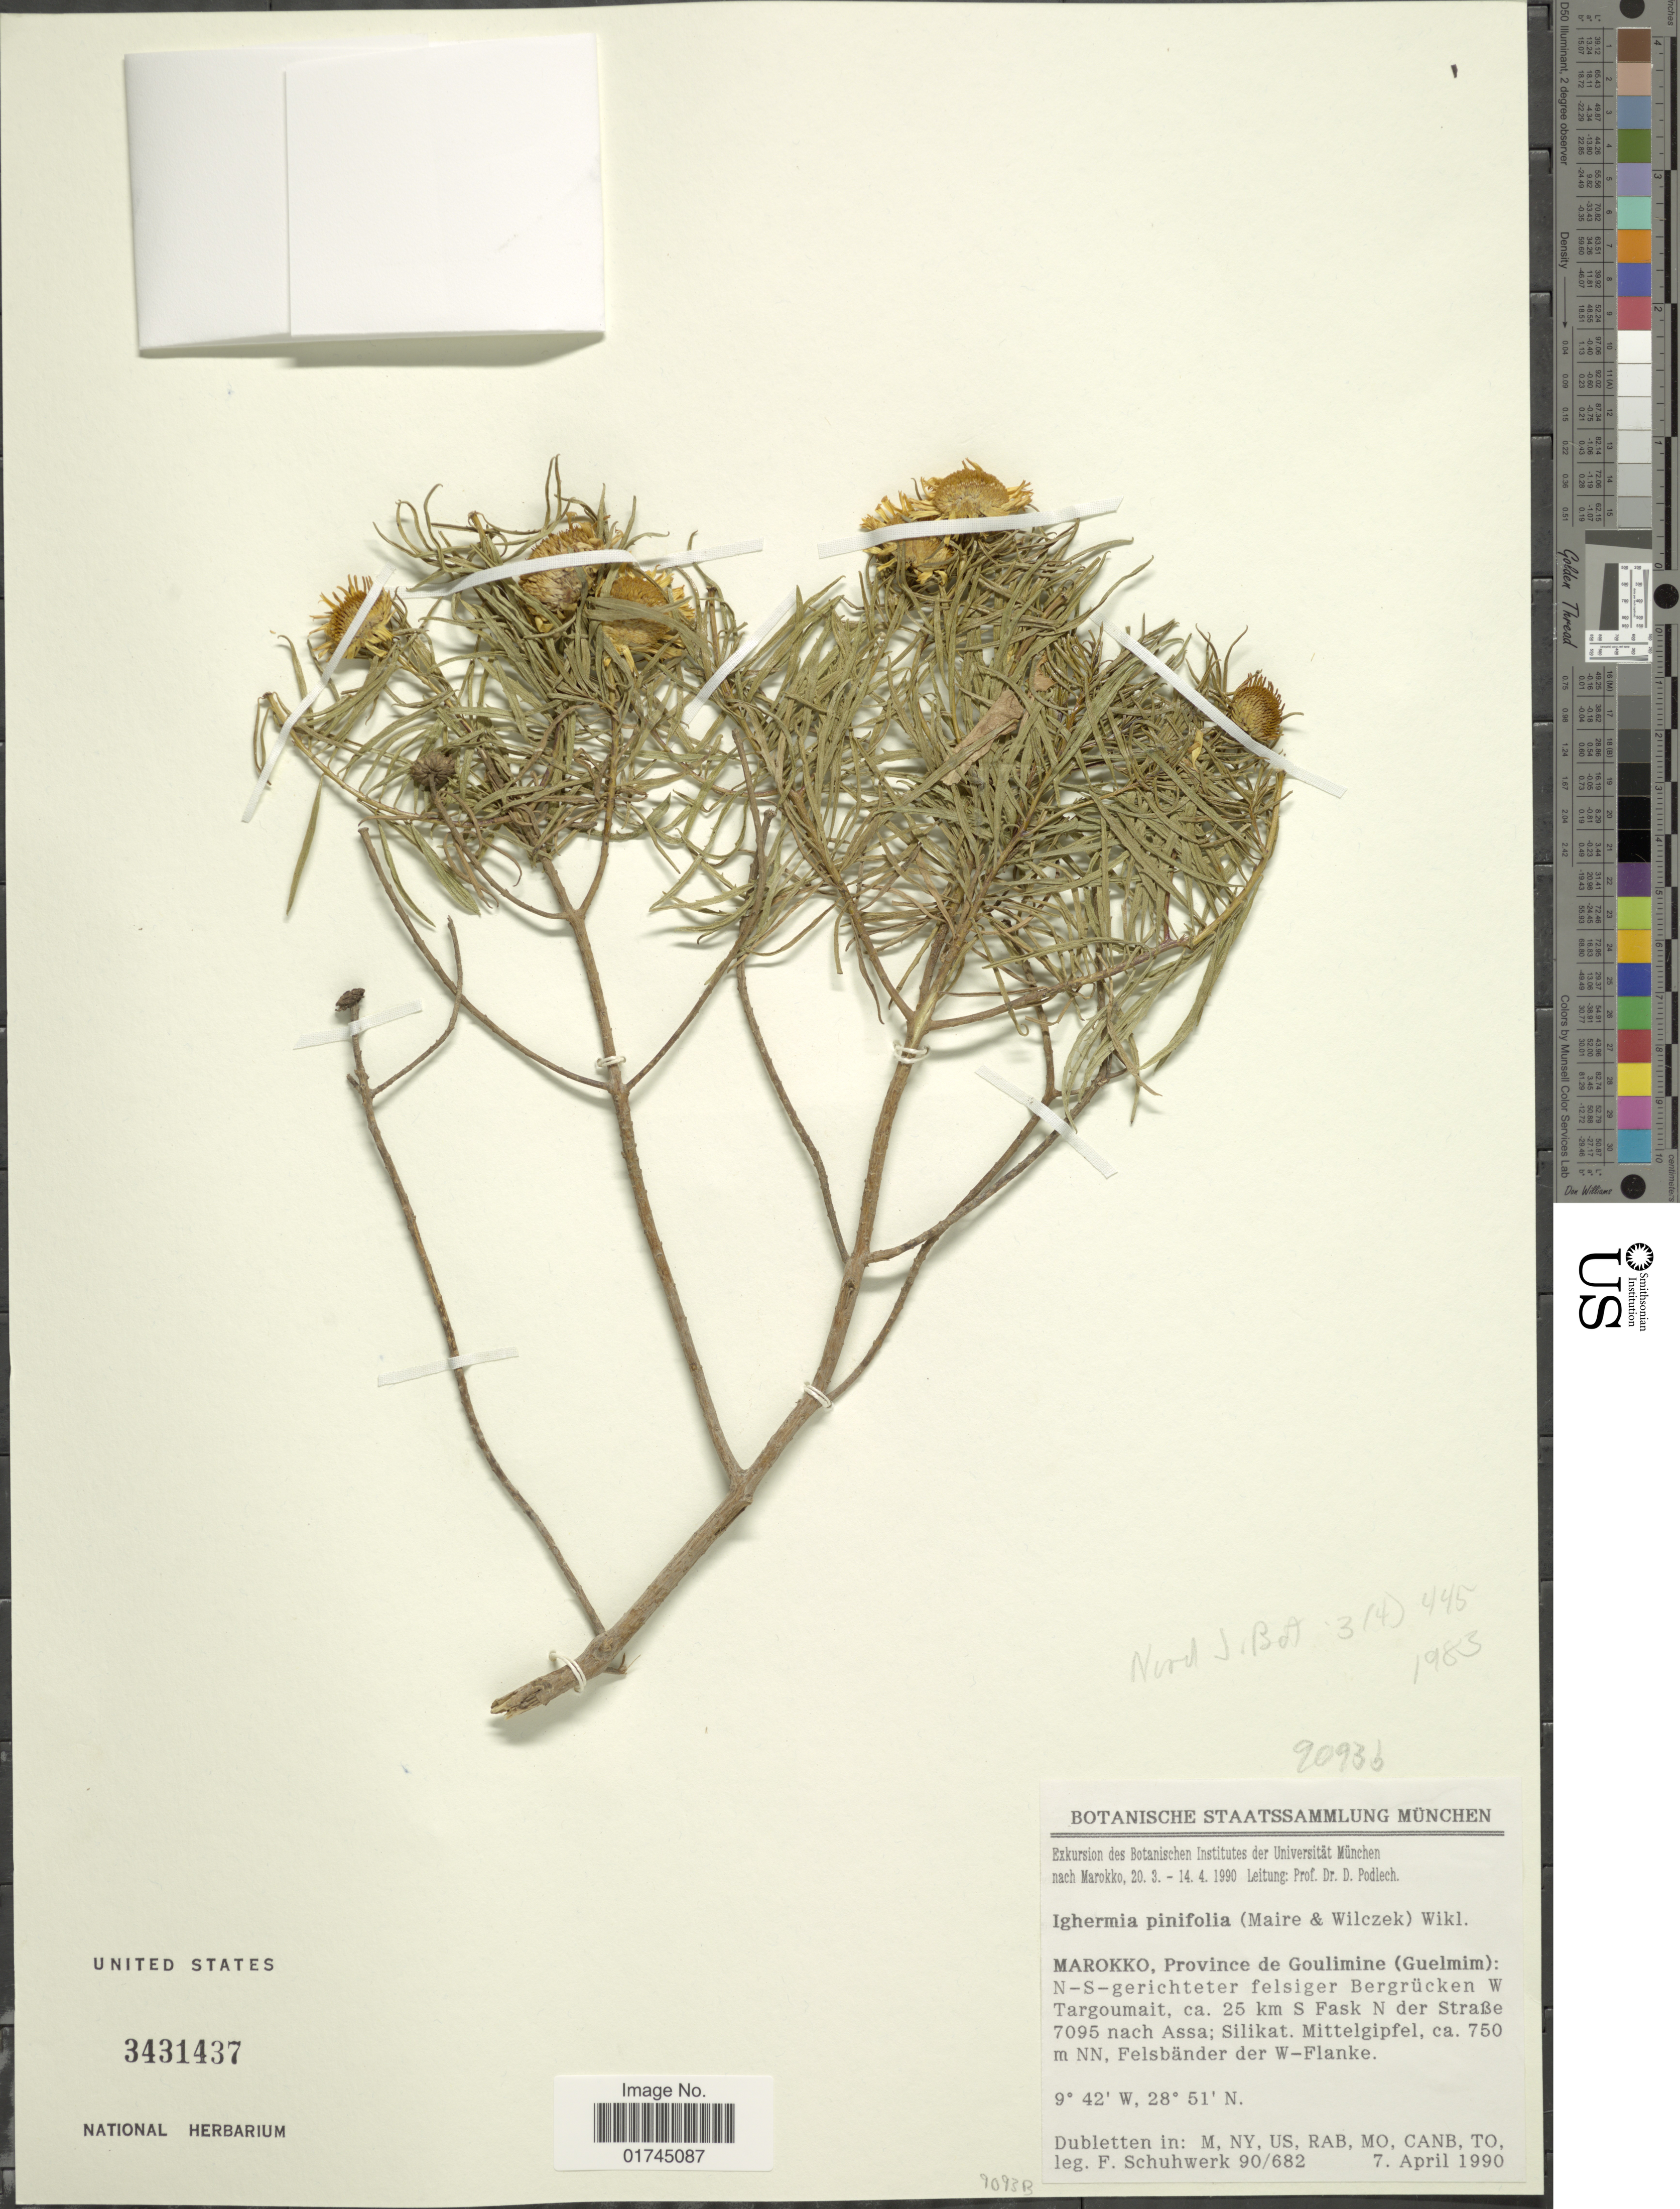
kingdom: Plantae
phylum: Tracheophyta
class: Magnoliopsida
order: Asterales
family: Asteraceae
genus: Ighermia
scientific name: Ighermia pinifolia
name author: (Maire & Wilczek) Wiklund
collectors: Schuhwerk, F.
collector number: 90/682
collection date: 1990-04-07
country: Morocco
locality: Province de Goulimine (Guelmim): N-S-gerichteter felsiger Bergrücken W Targoumait, ca. 25 km S Fask N der Straße 7095 nach Assa; Silikat, Mittelgipfel, Felsbänder der W-Flanke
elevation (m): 750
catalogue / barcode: US 3431437